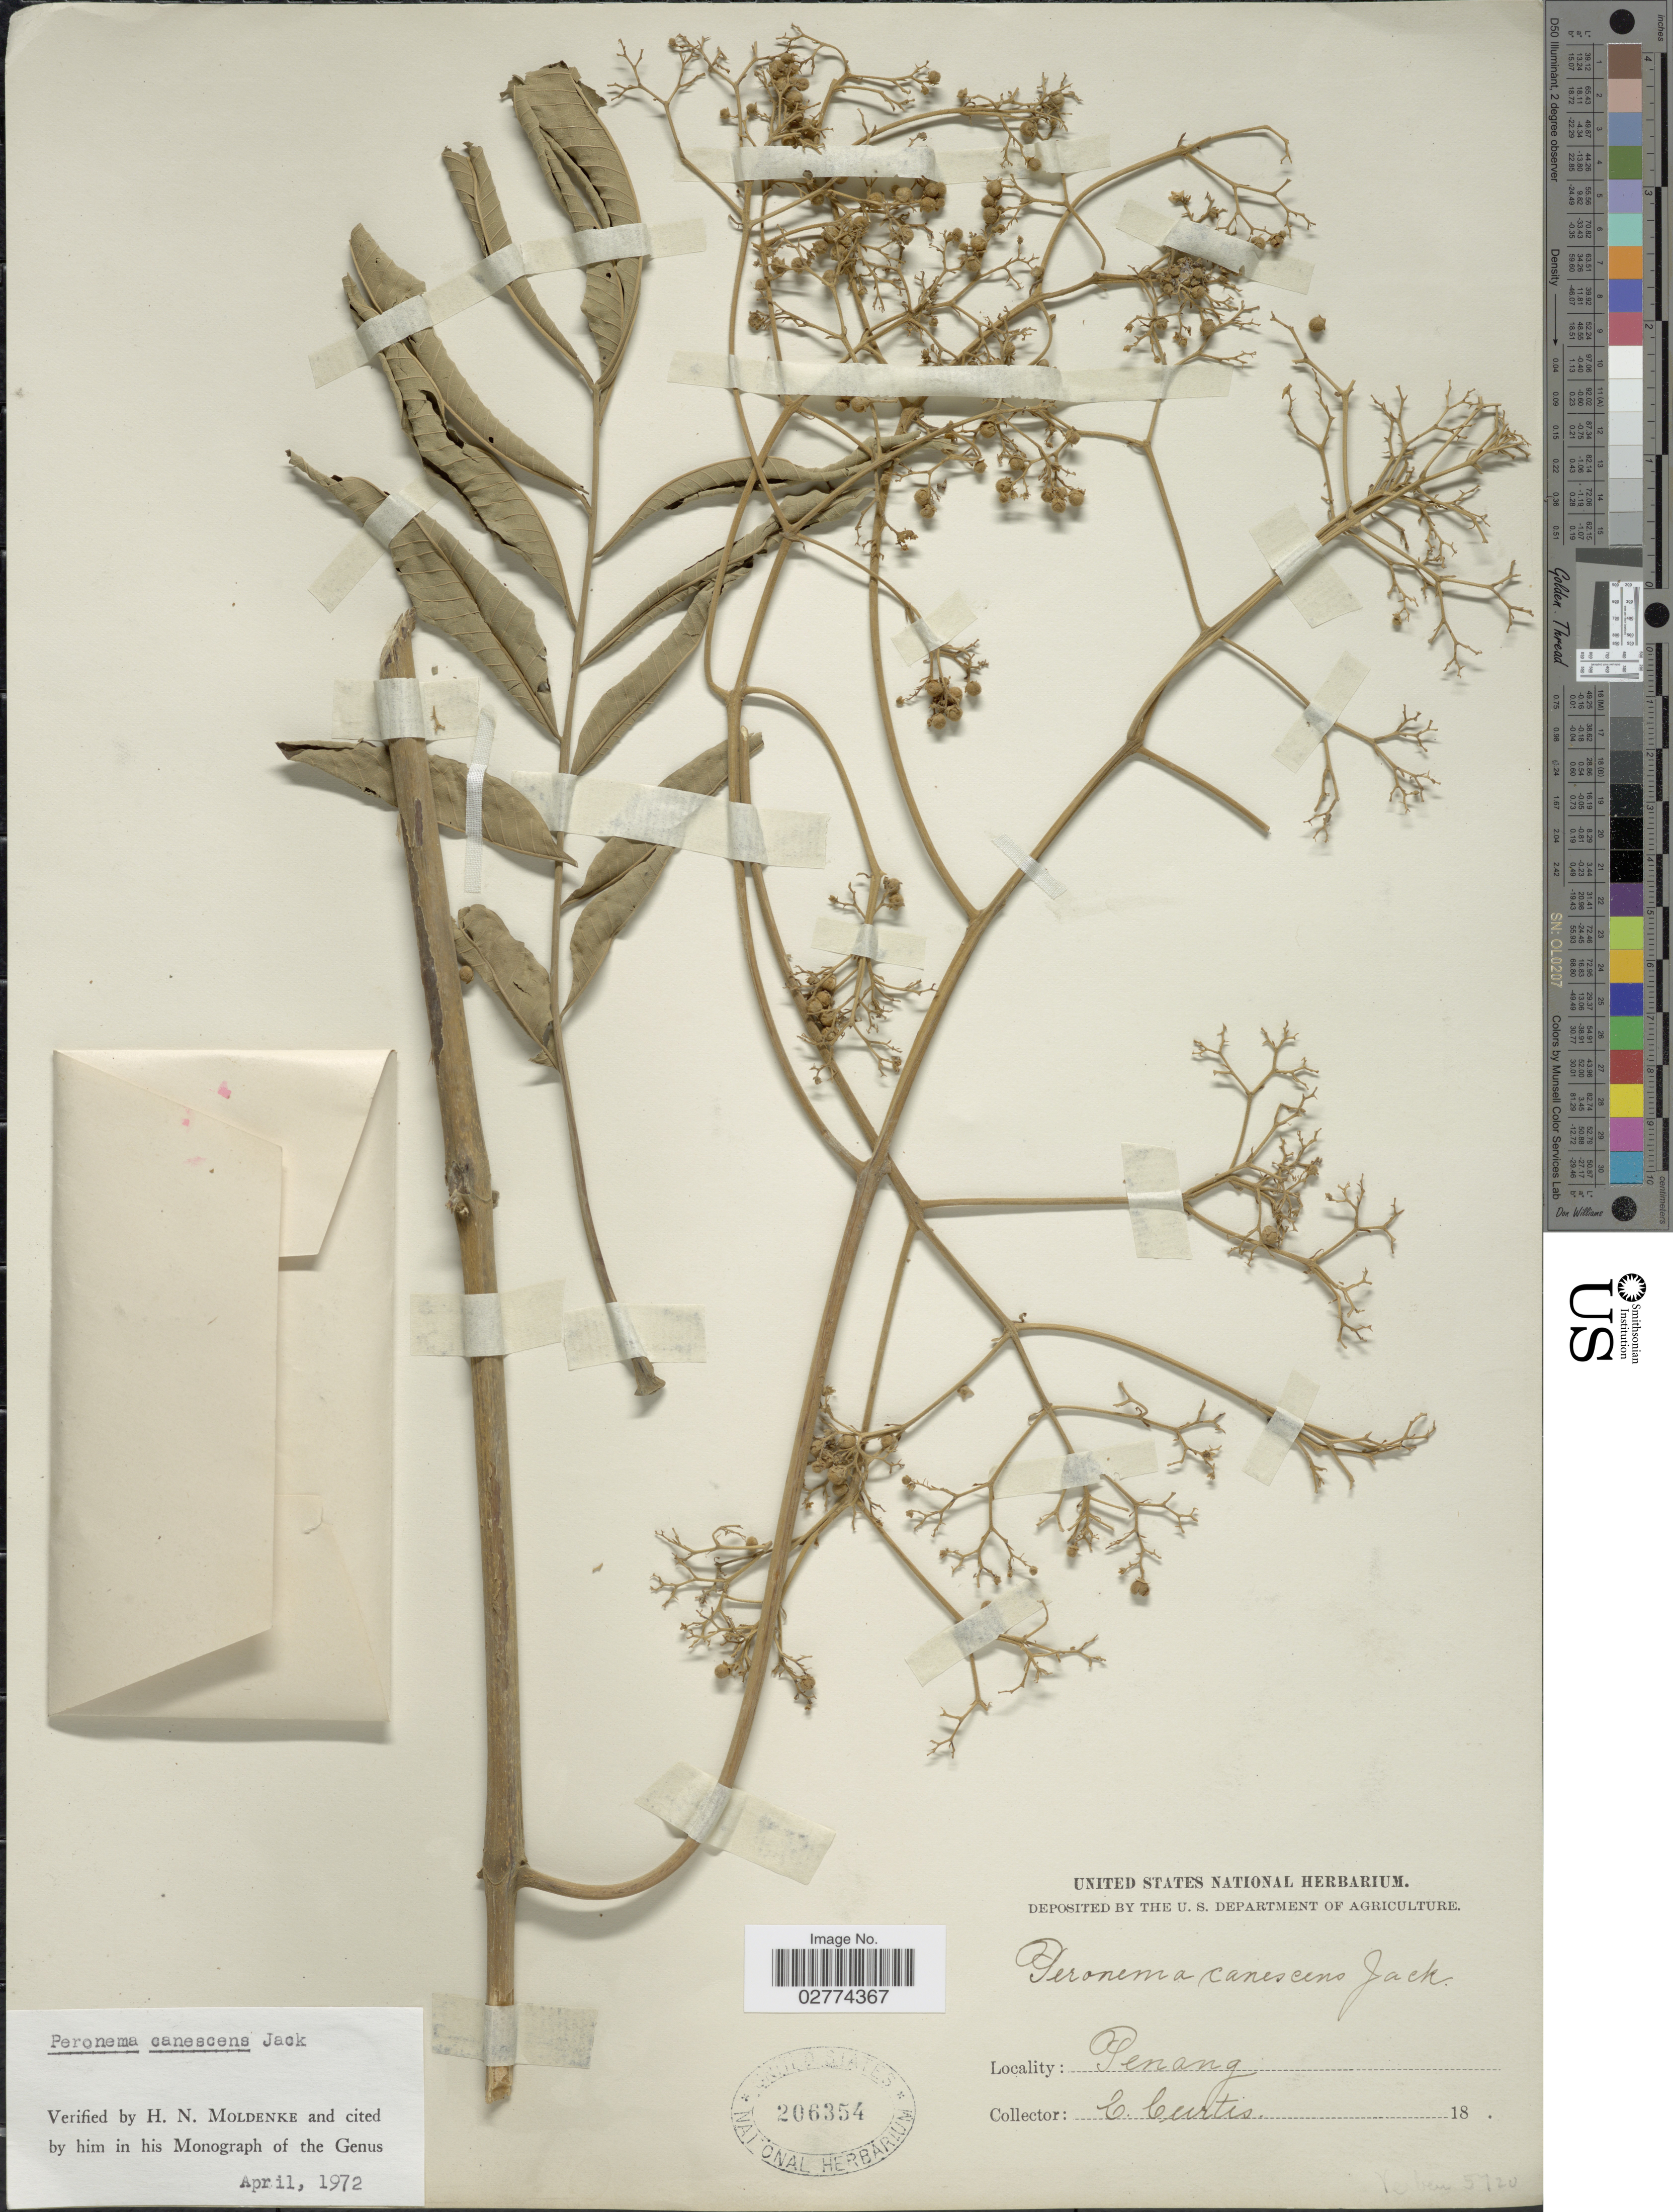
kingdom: Plantae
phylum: Tracheophyta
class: Magnoliopsida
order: Lamiales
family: Lamiaceae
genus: Peronema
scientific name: Peronema canescens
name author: Jack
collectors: C. Curtis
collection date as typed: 18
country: Malaysia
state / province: Pinang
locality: Penang.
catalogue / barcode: US 206354